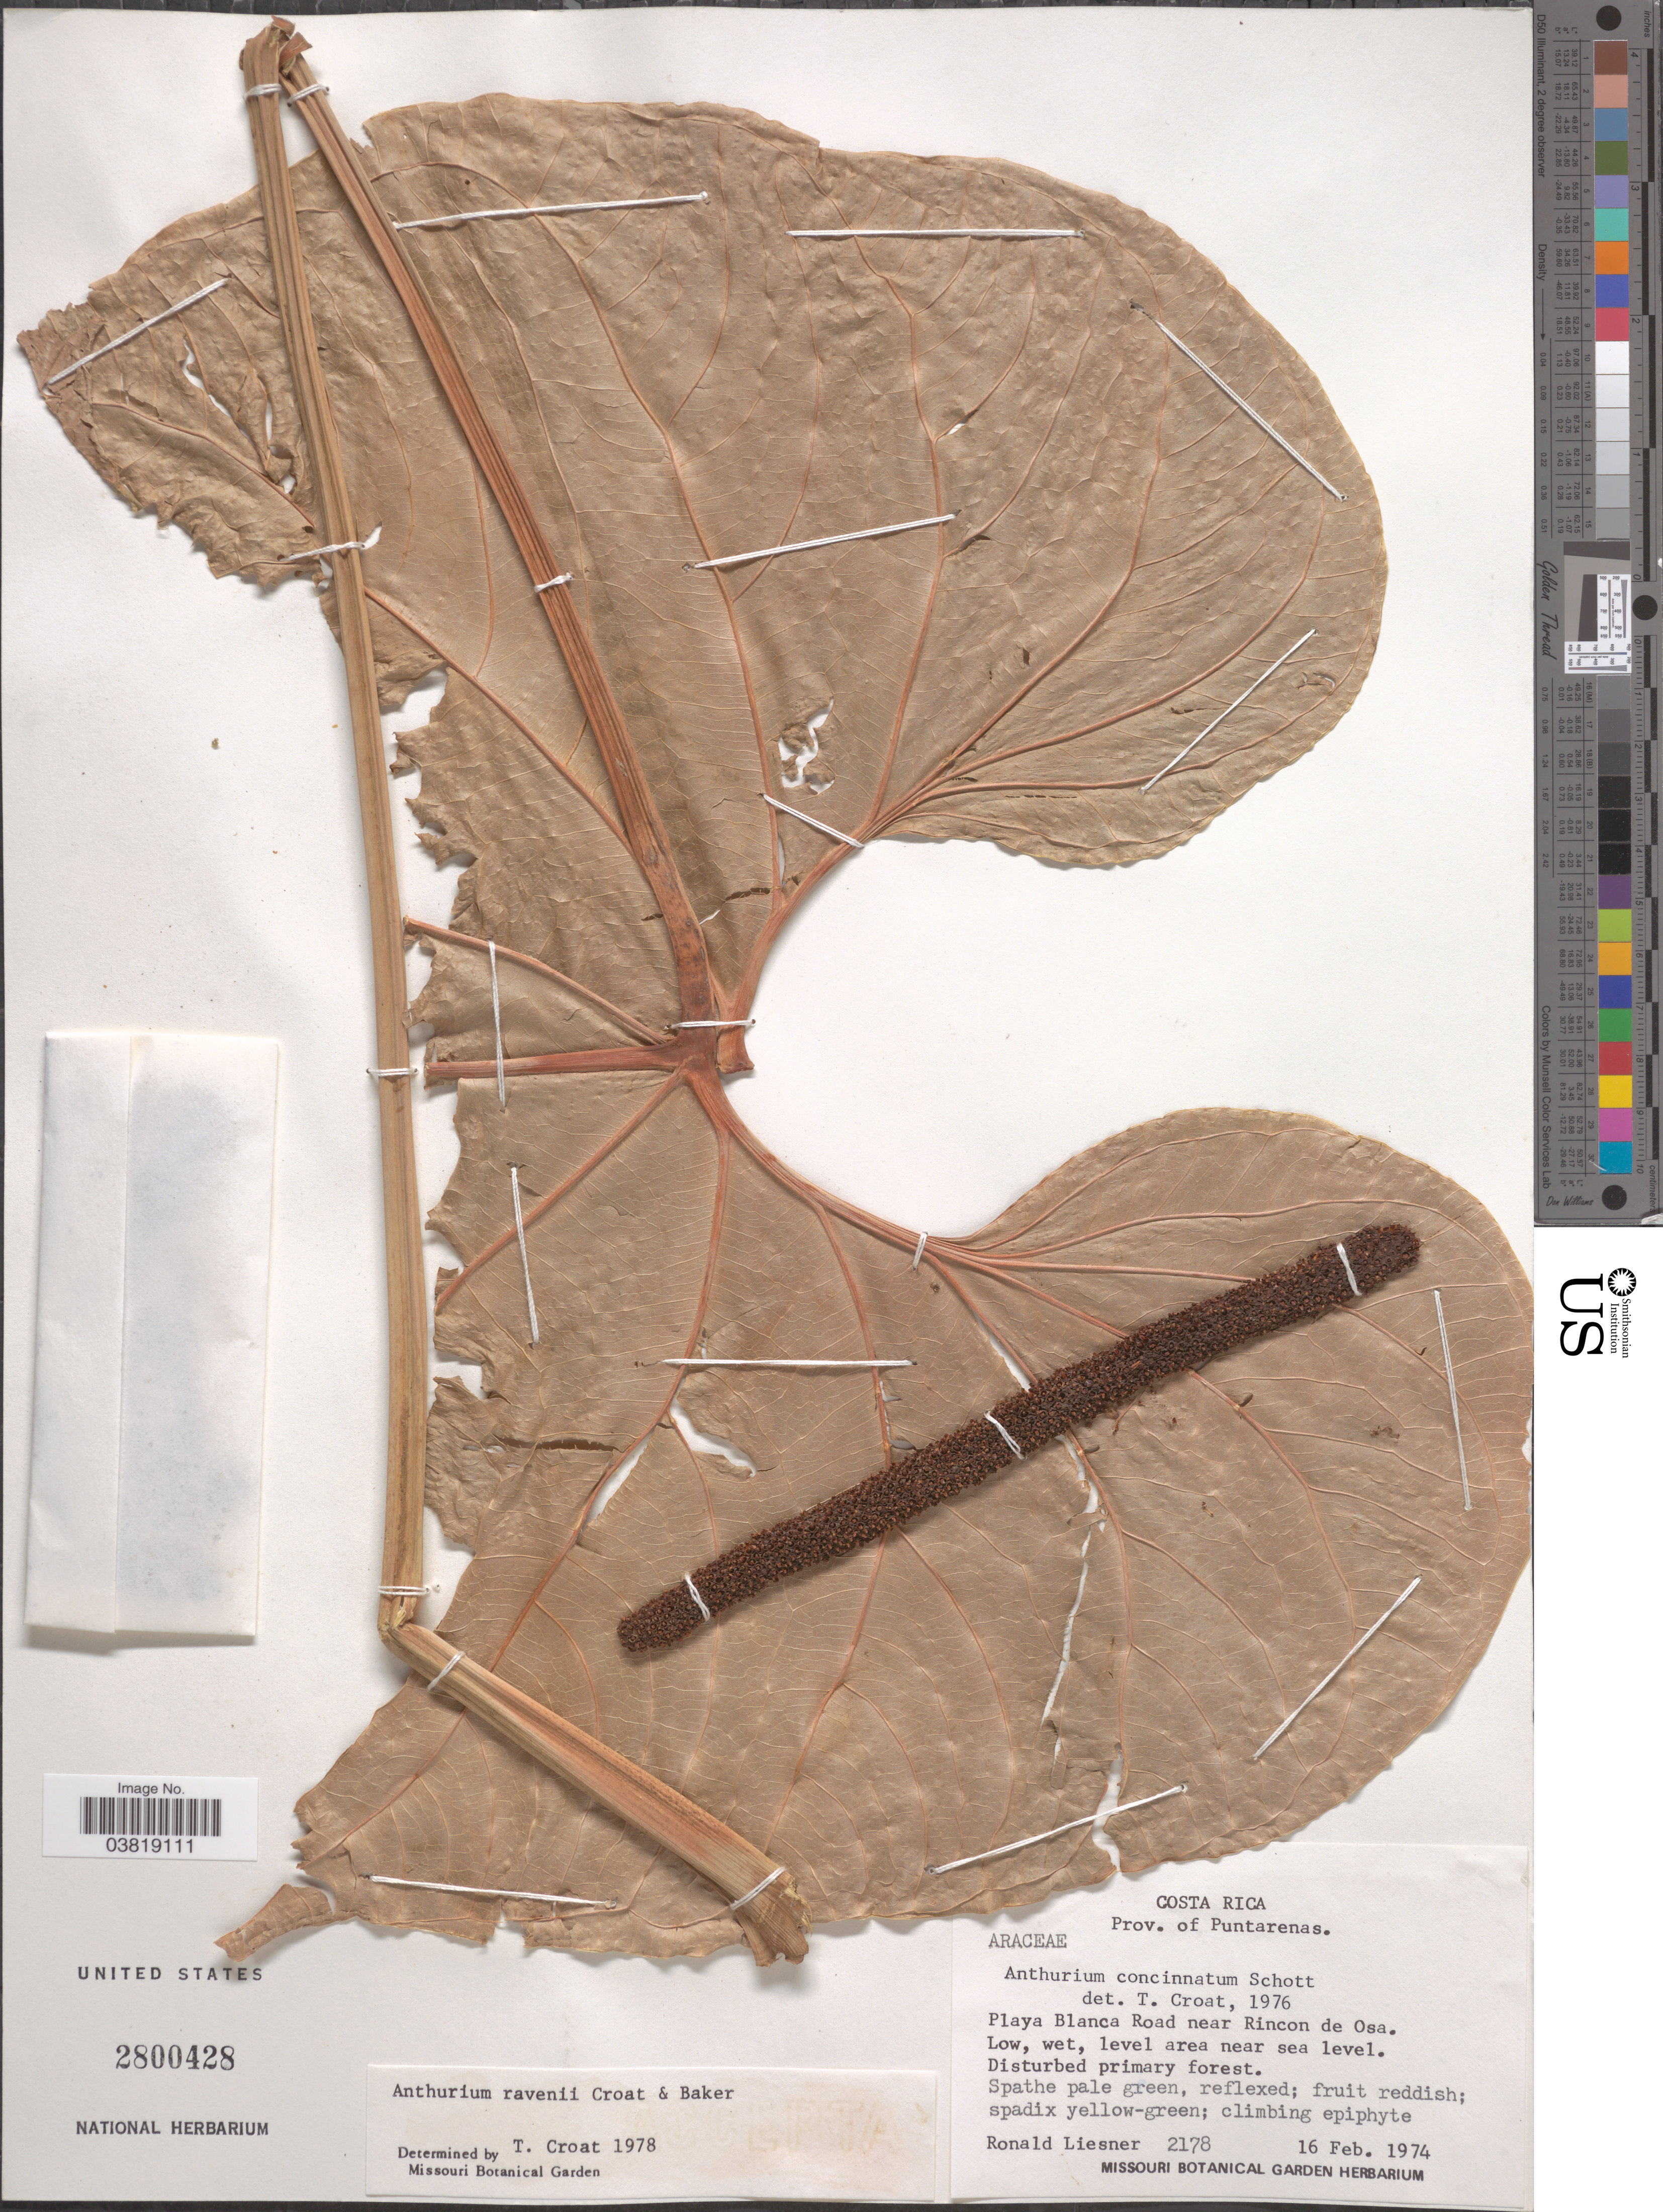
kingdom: Plantae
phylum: Tracheophyta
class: Liliopsida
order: Alismatales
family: Araceae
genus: Anthurium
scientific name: Anthurium ravenii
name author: Croat & R.A. Baker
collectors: R. L. Liesner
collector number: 2178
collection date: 1974-02-16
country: Costa Rica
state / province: Puntarenas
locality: Playa Blanca Road near Rincon de Osa.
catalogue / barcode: US 2800428